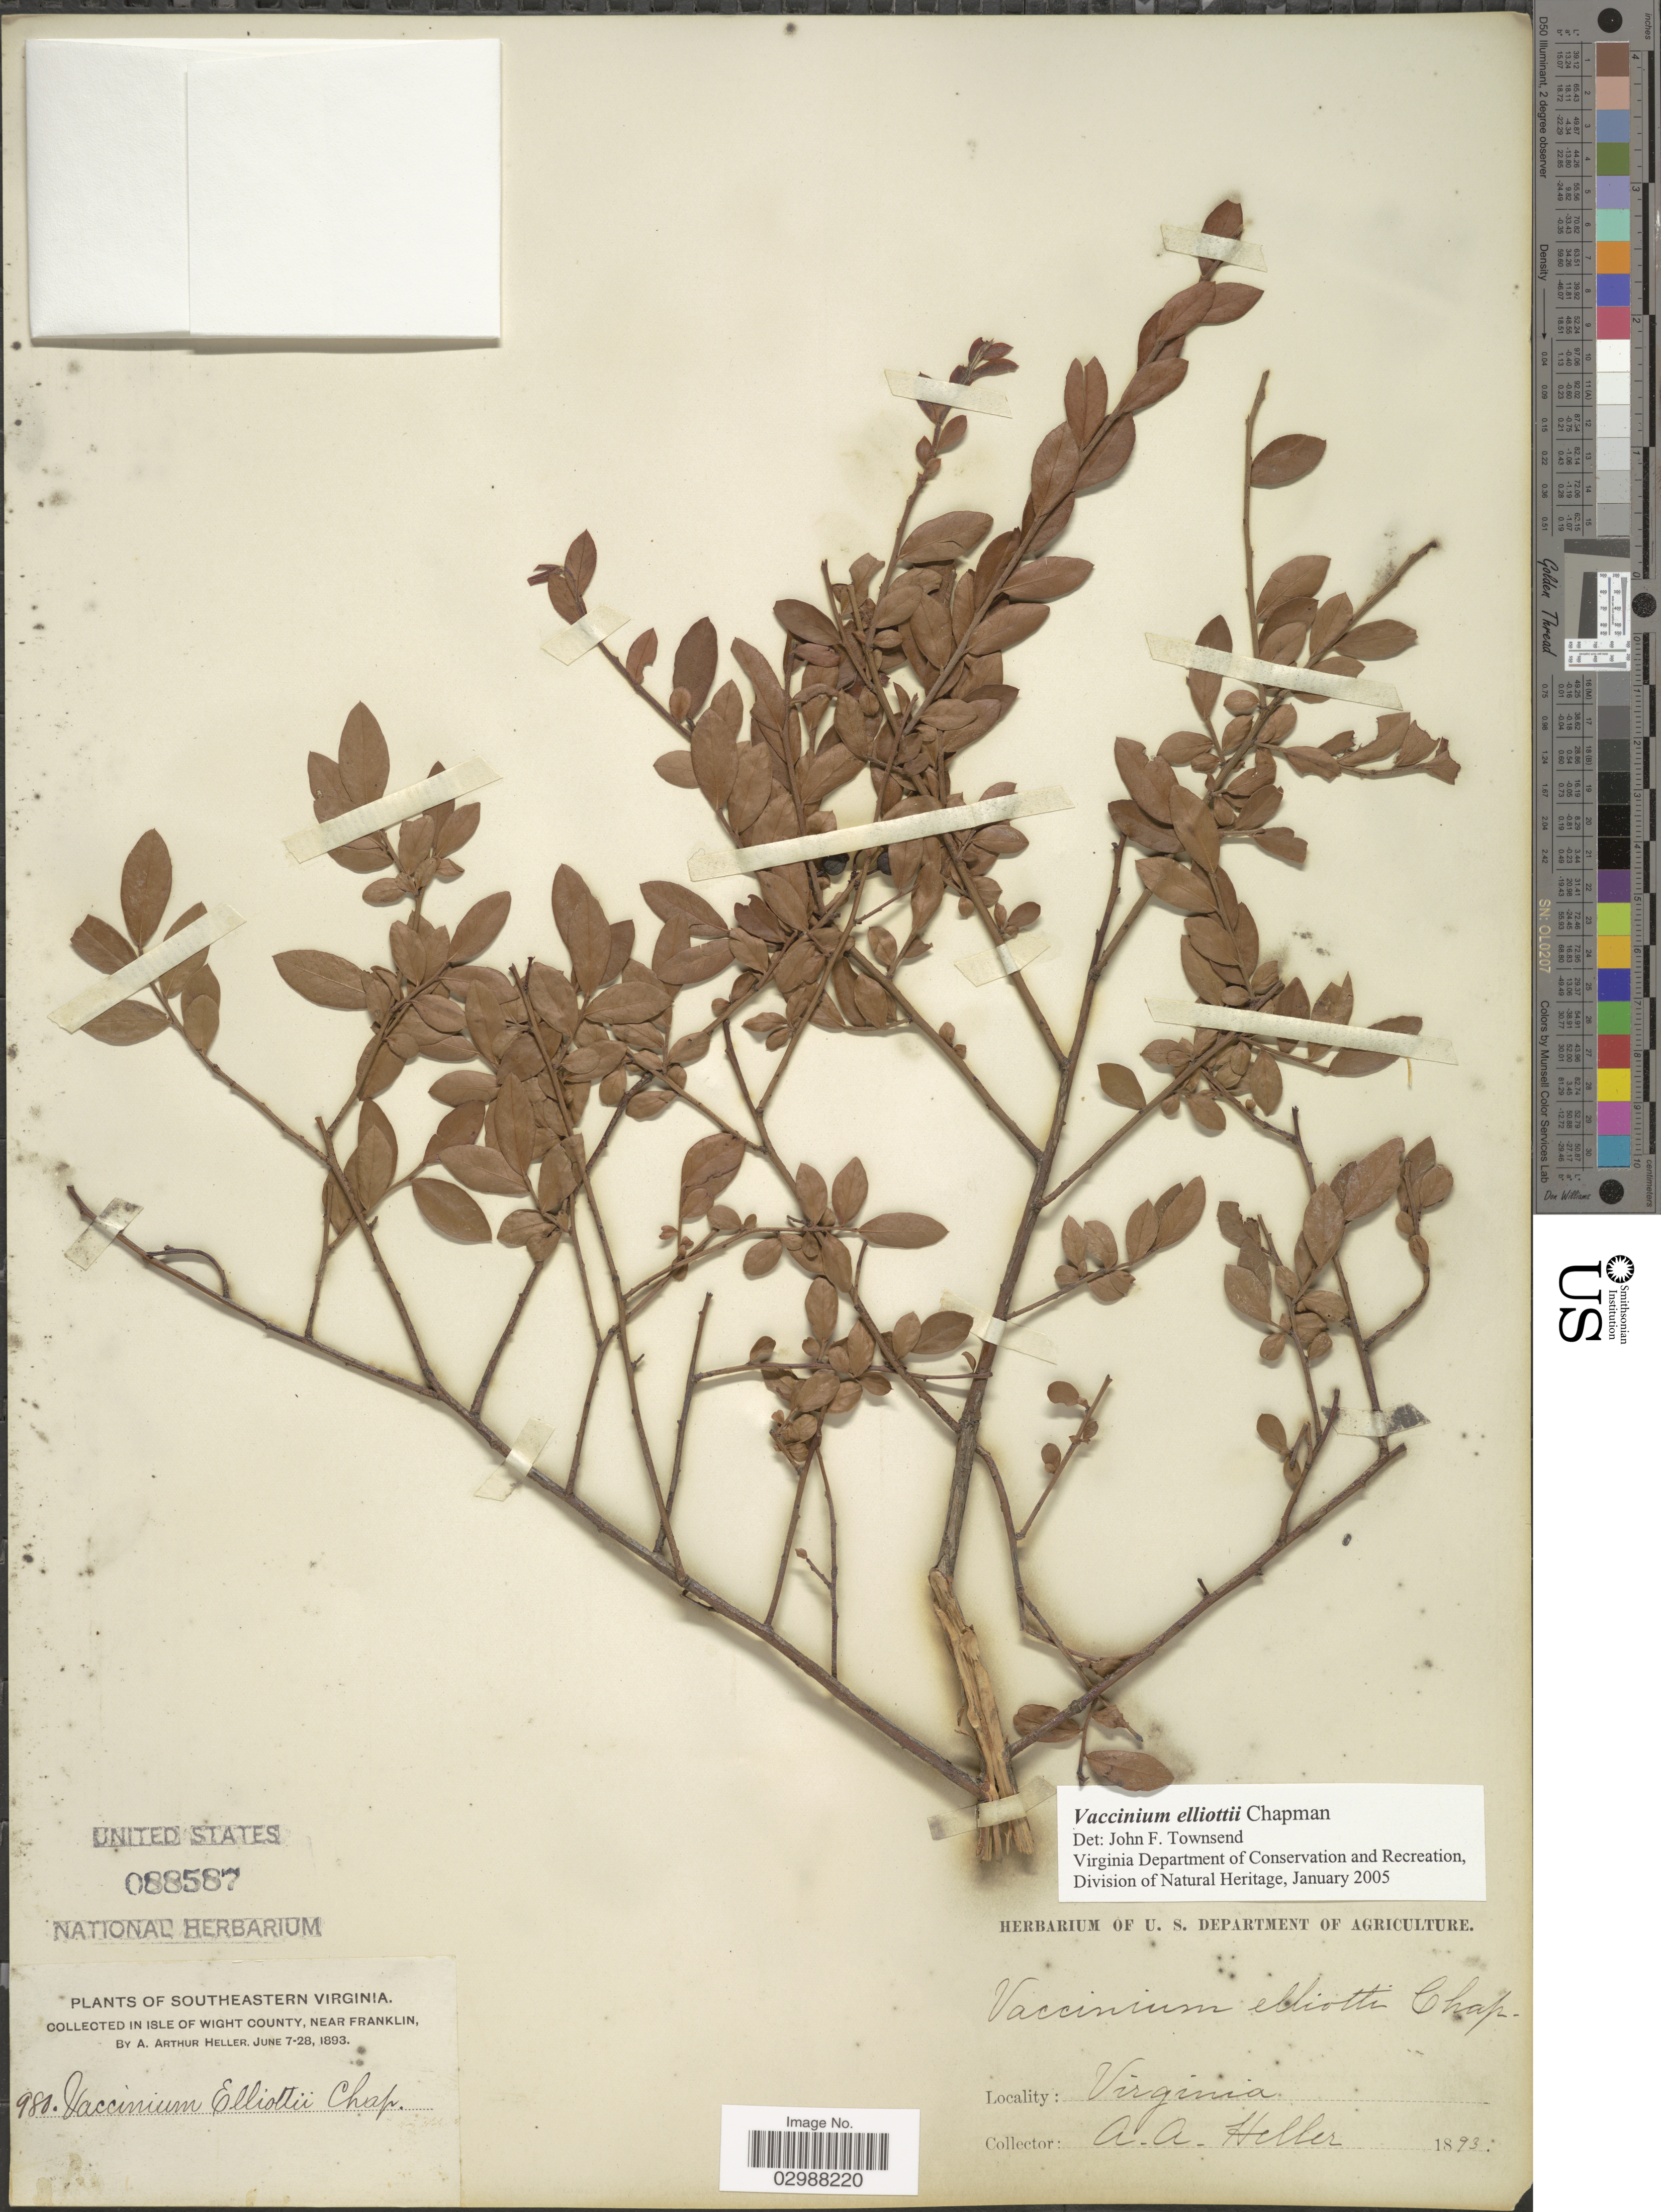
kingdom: Plantae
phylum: Tracheophyta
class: Magnoliopsida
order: Ericales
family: Ericaceae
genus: Vaccinium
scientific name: Vaccinium elliottii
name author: Chapm.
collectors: A. A. Heller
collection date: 1893-06-07/1893-06-28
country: United States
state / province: Virginia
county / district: Isle of Wight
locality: Southeastern Virginia. In isle of Wight County, near Franklin.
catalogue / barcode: US 88587